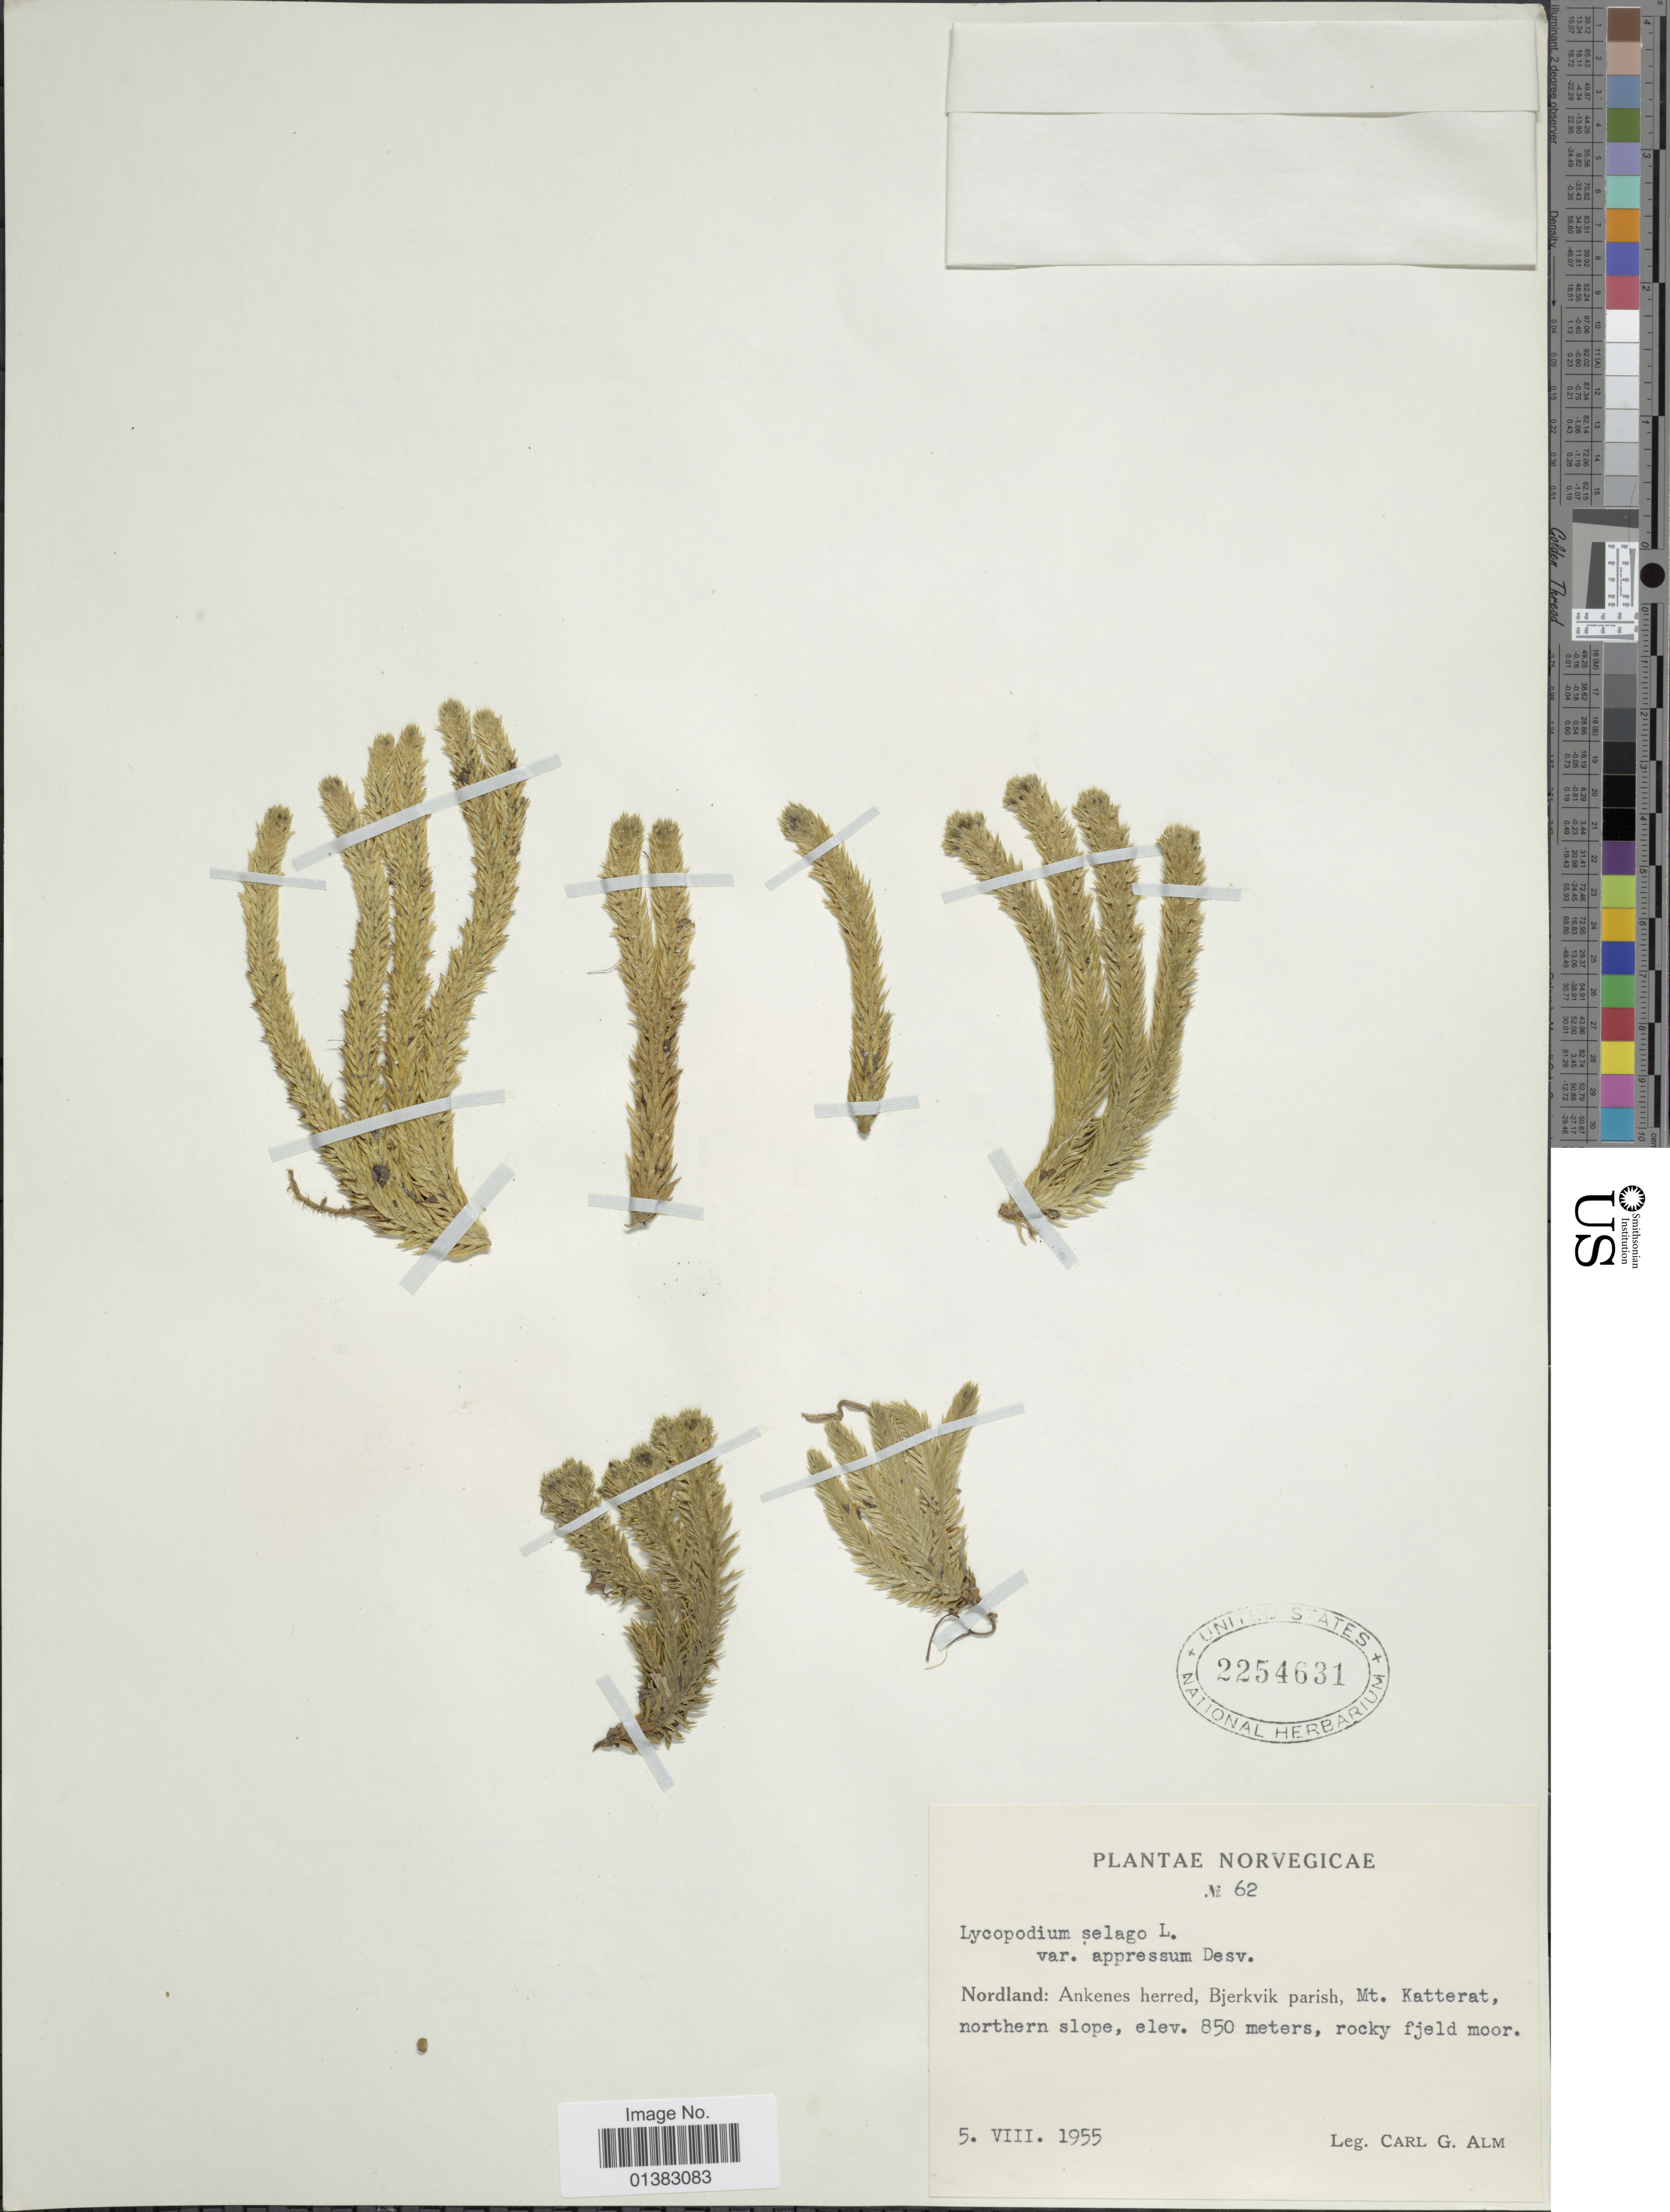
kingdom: Plantae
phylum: Tracheophyta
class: Lycopodiopsida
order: Lycopodiales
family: Lycopodiaceae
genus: Huperzia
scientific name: Huperzia selago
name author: (L.) Bernh. ex Schrank & Mart.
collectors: C. G. Alm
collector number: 62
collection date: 1955-08-05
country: Norway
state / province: Nordland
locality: Ankenes herred, Bjerkvik parish, Mt. Katterat, northern slope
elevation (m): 850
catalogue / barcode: US 2254631